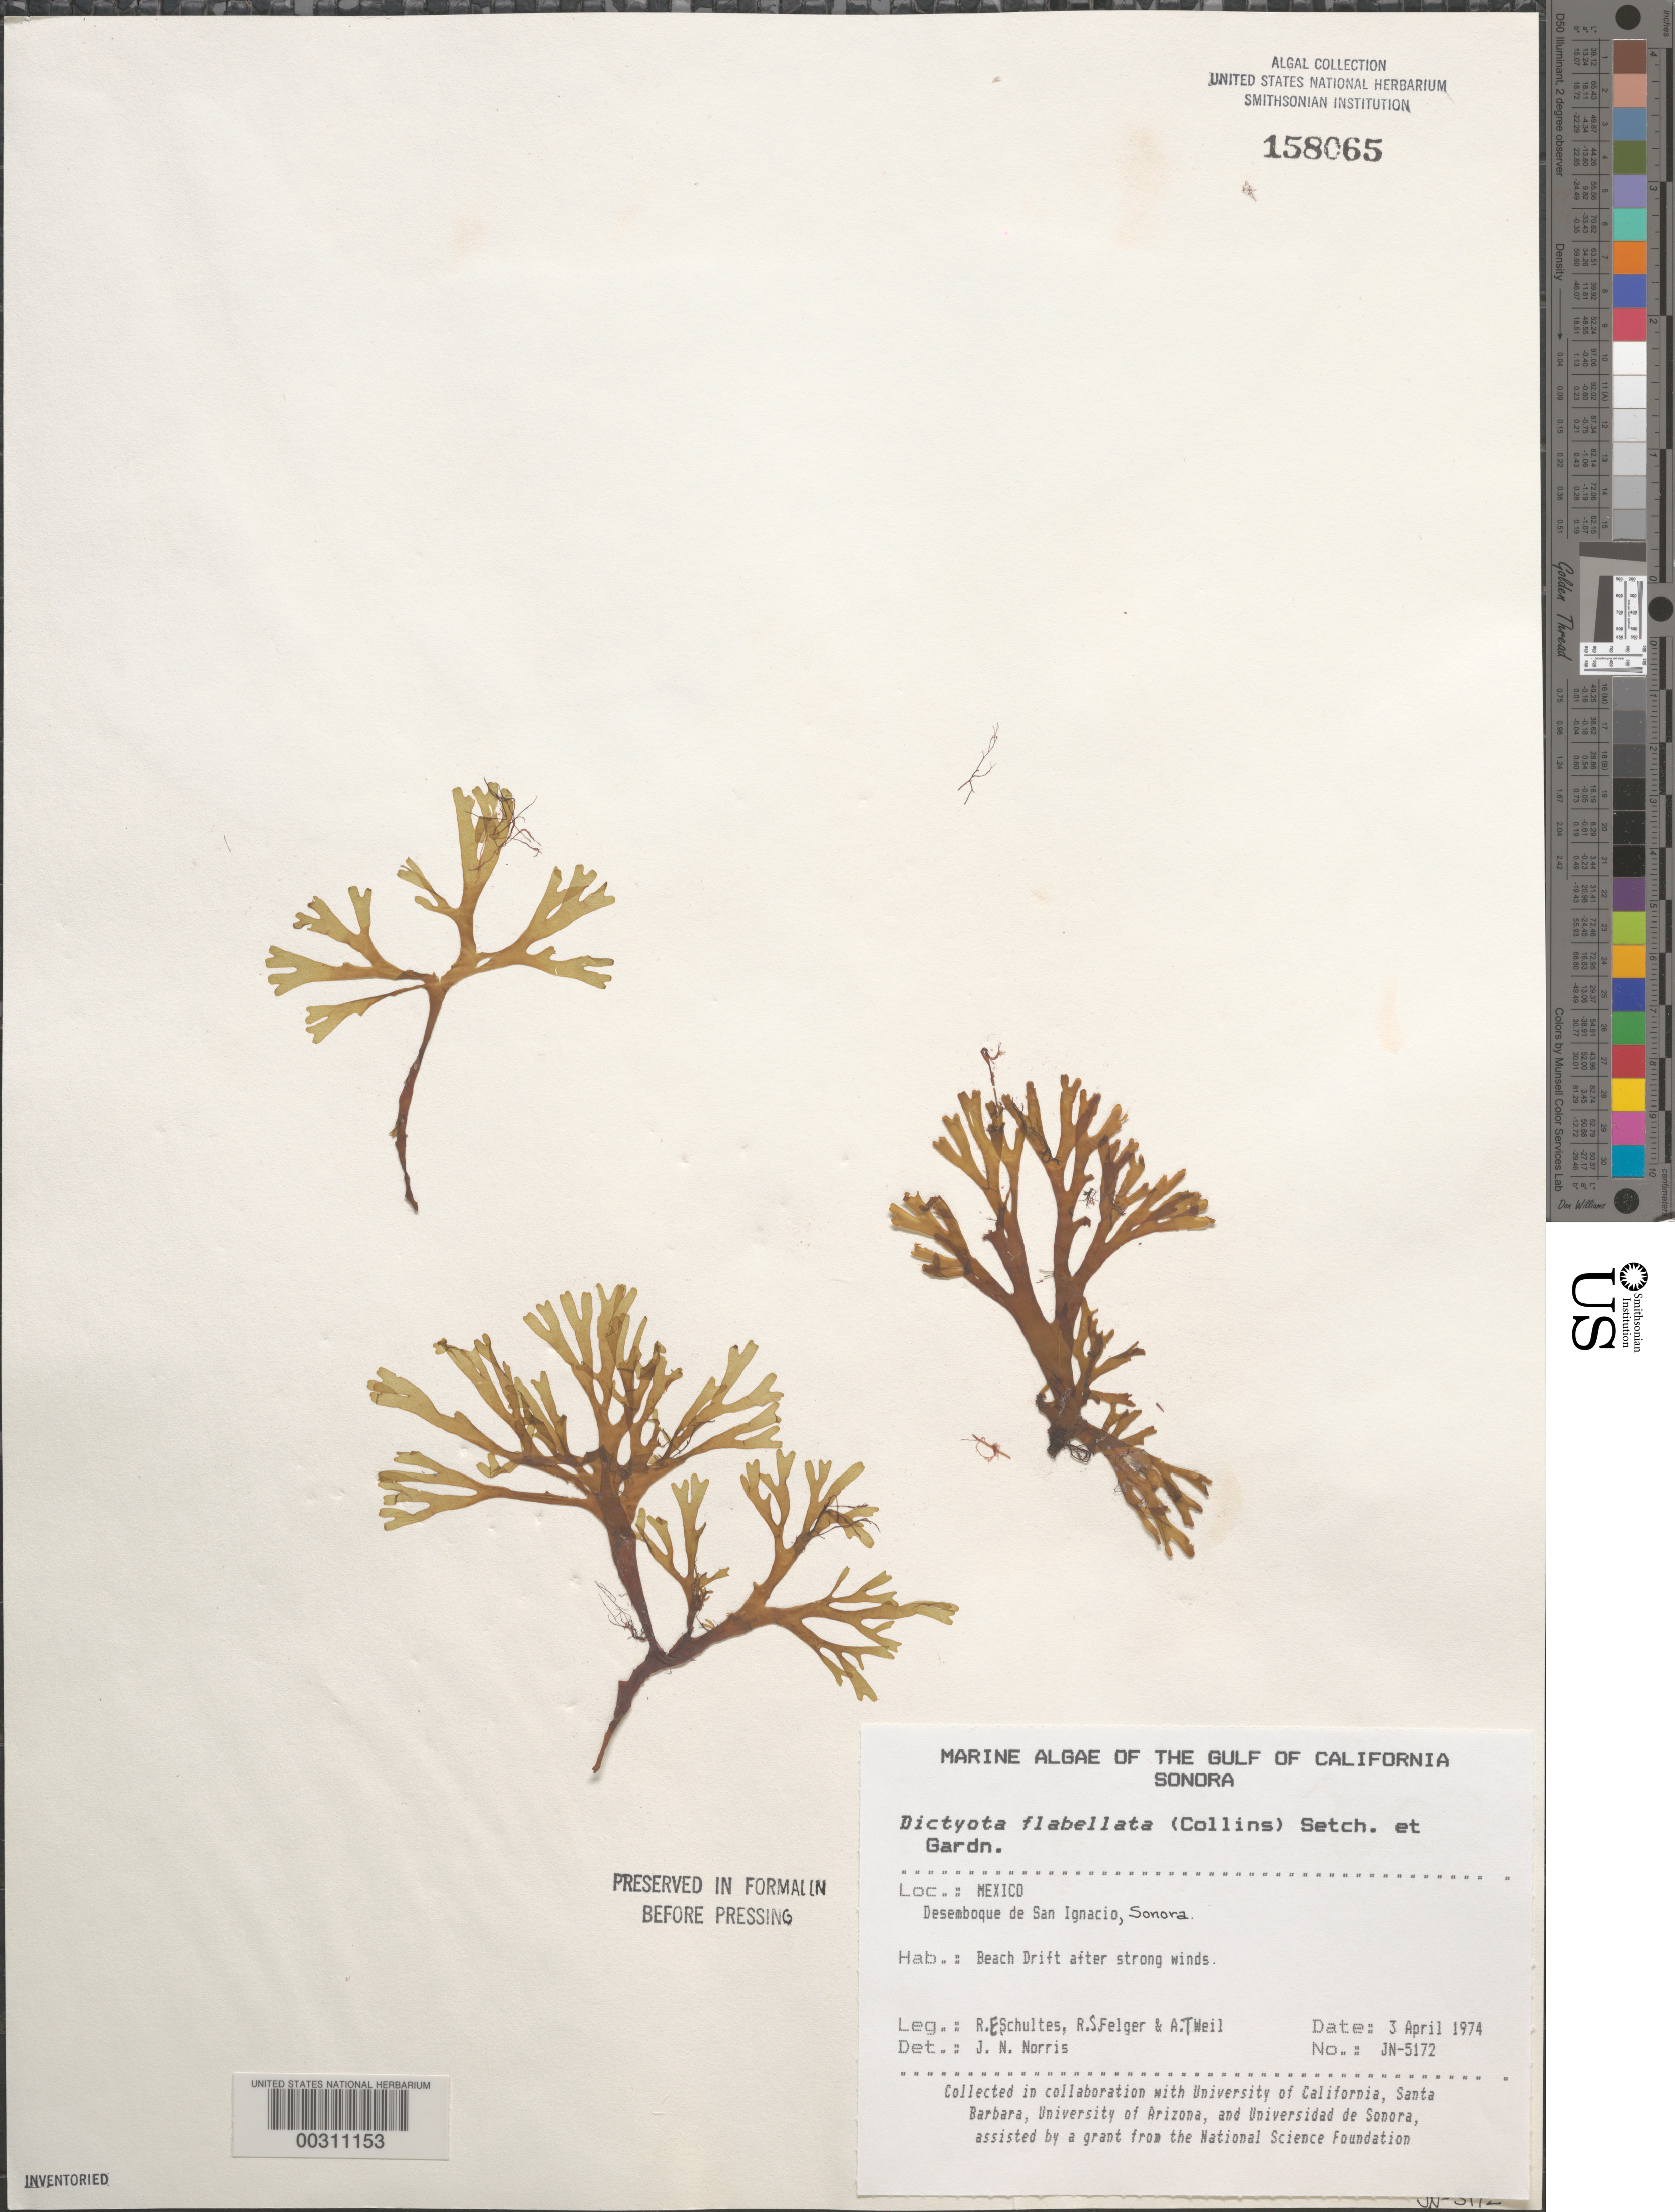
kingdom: Chromista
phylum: Ochrophyta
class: Phaeophyceae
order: Dictyotales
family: Dictyotaceae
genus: Dictyota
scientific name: Dictyota flabellata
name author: (Collins) Setch. & N.L. Gardner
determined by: Norris, James N.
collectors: R. E. Schultes, R. S. Felger & A. T. Weil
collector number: JN-5172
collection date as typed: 03 Apr 1974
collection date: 1974-04-03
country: Mexico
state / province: Sonora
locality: Desemboque de San Ignacio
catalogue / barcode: US 158065